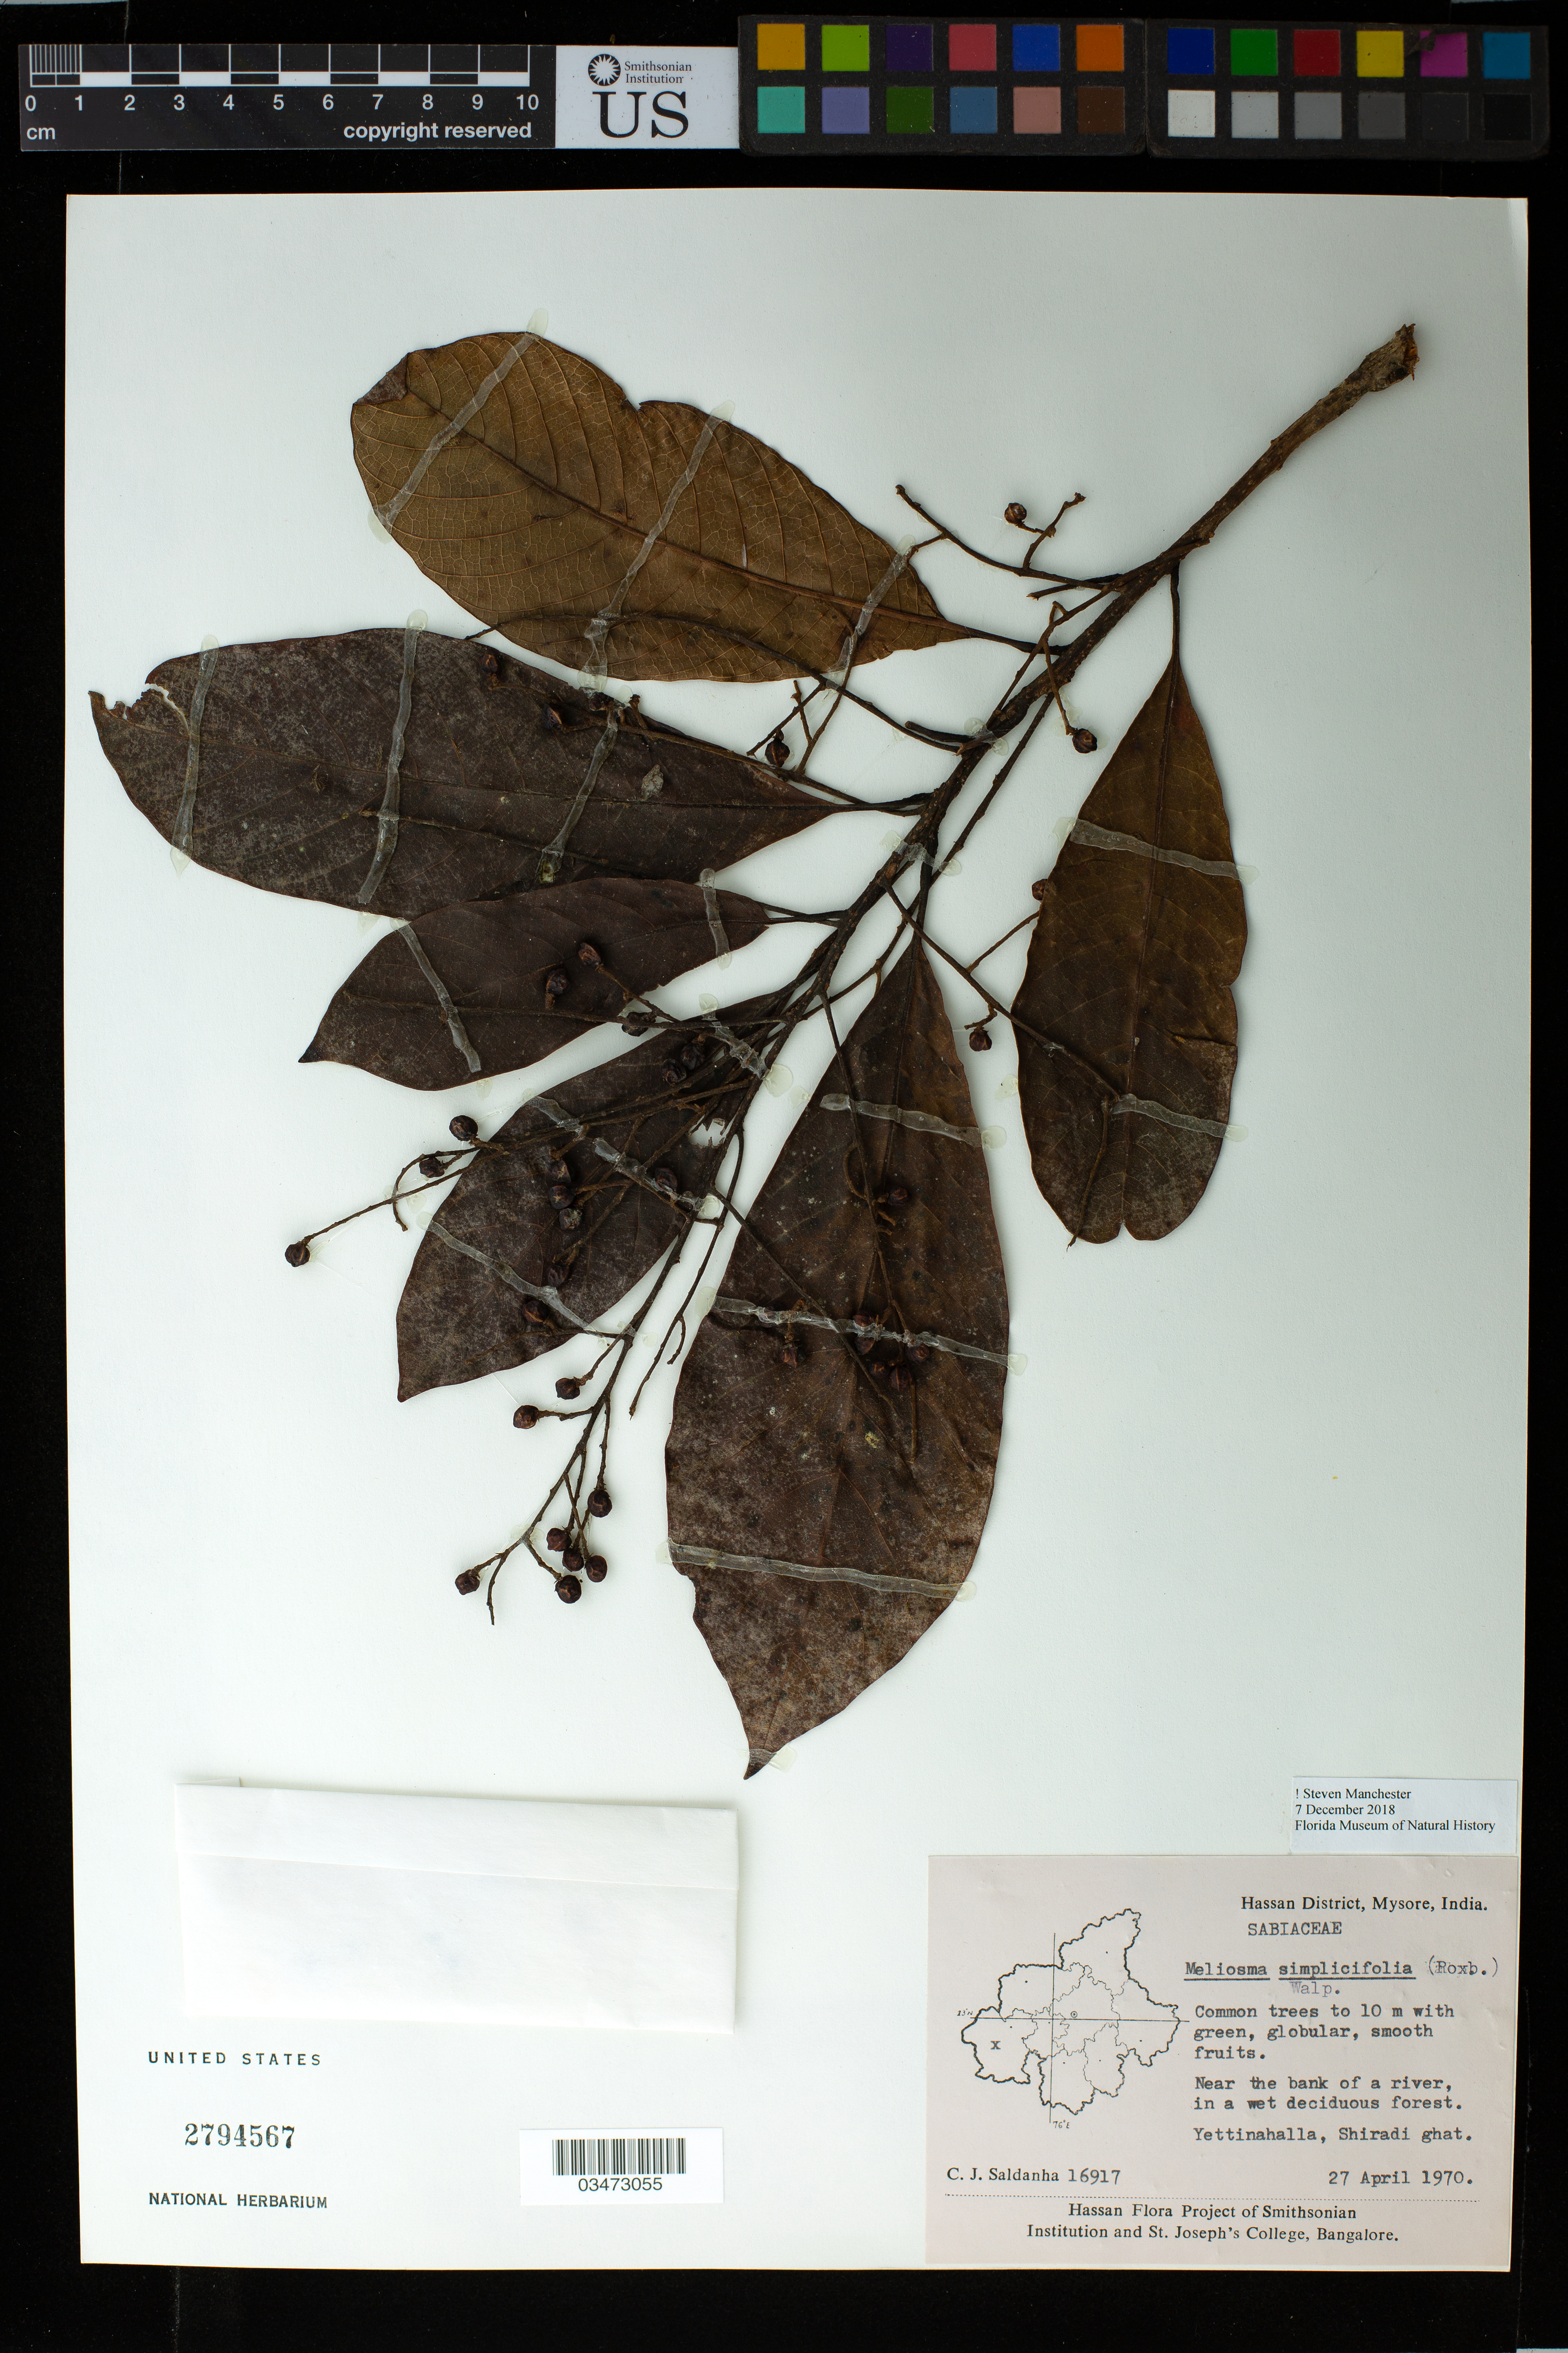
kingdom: Plantae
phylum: Tracheophyta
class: Magnoliopsida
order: Proteales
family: Sabiaceae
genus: Meliosma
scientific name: Meliosma simplicifolia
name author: (Roxb.) Walp.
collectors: C. J. Saldanha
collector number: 16917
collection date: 1970-04-27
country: India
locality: Hassan District, Mysore. Near the bank of a river in a wet deciduous forest. Yettinahalla, Shiradi guat.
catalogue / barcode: US 2794567